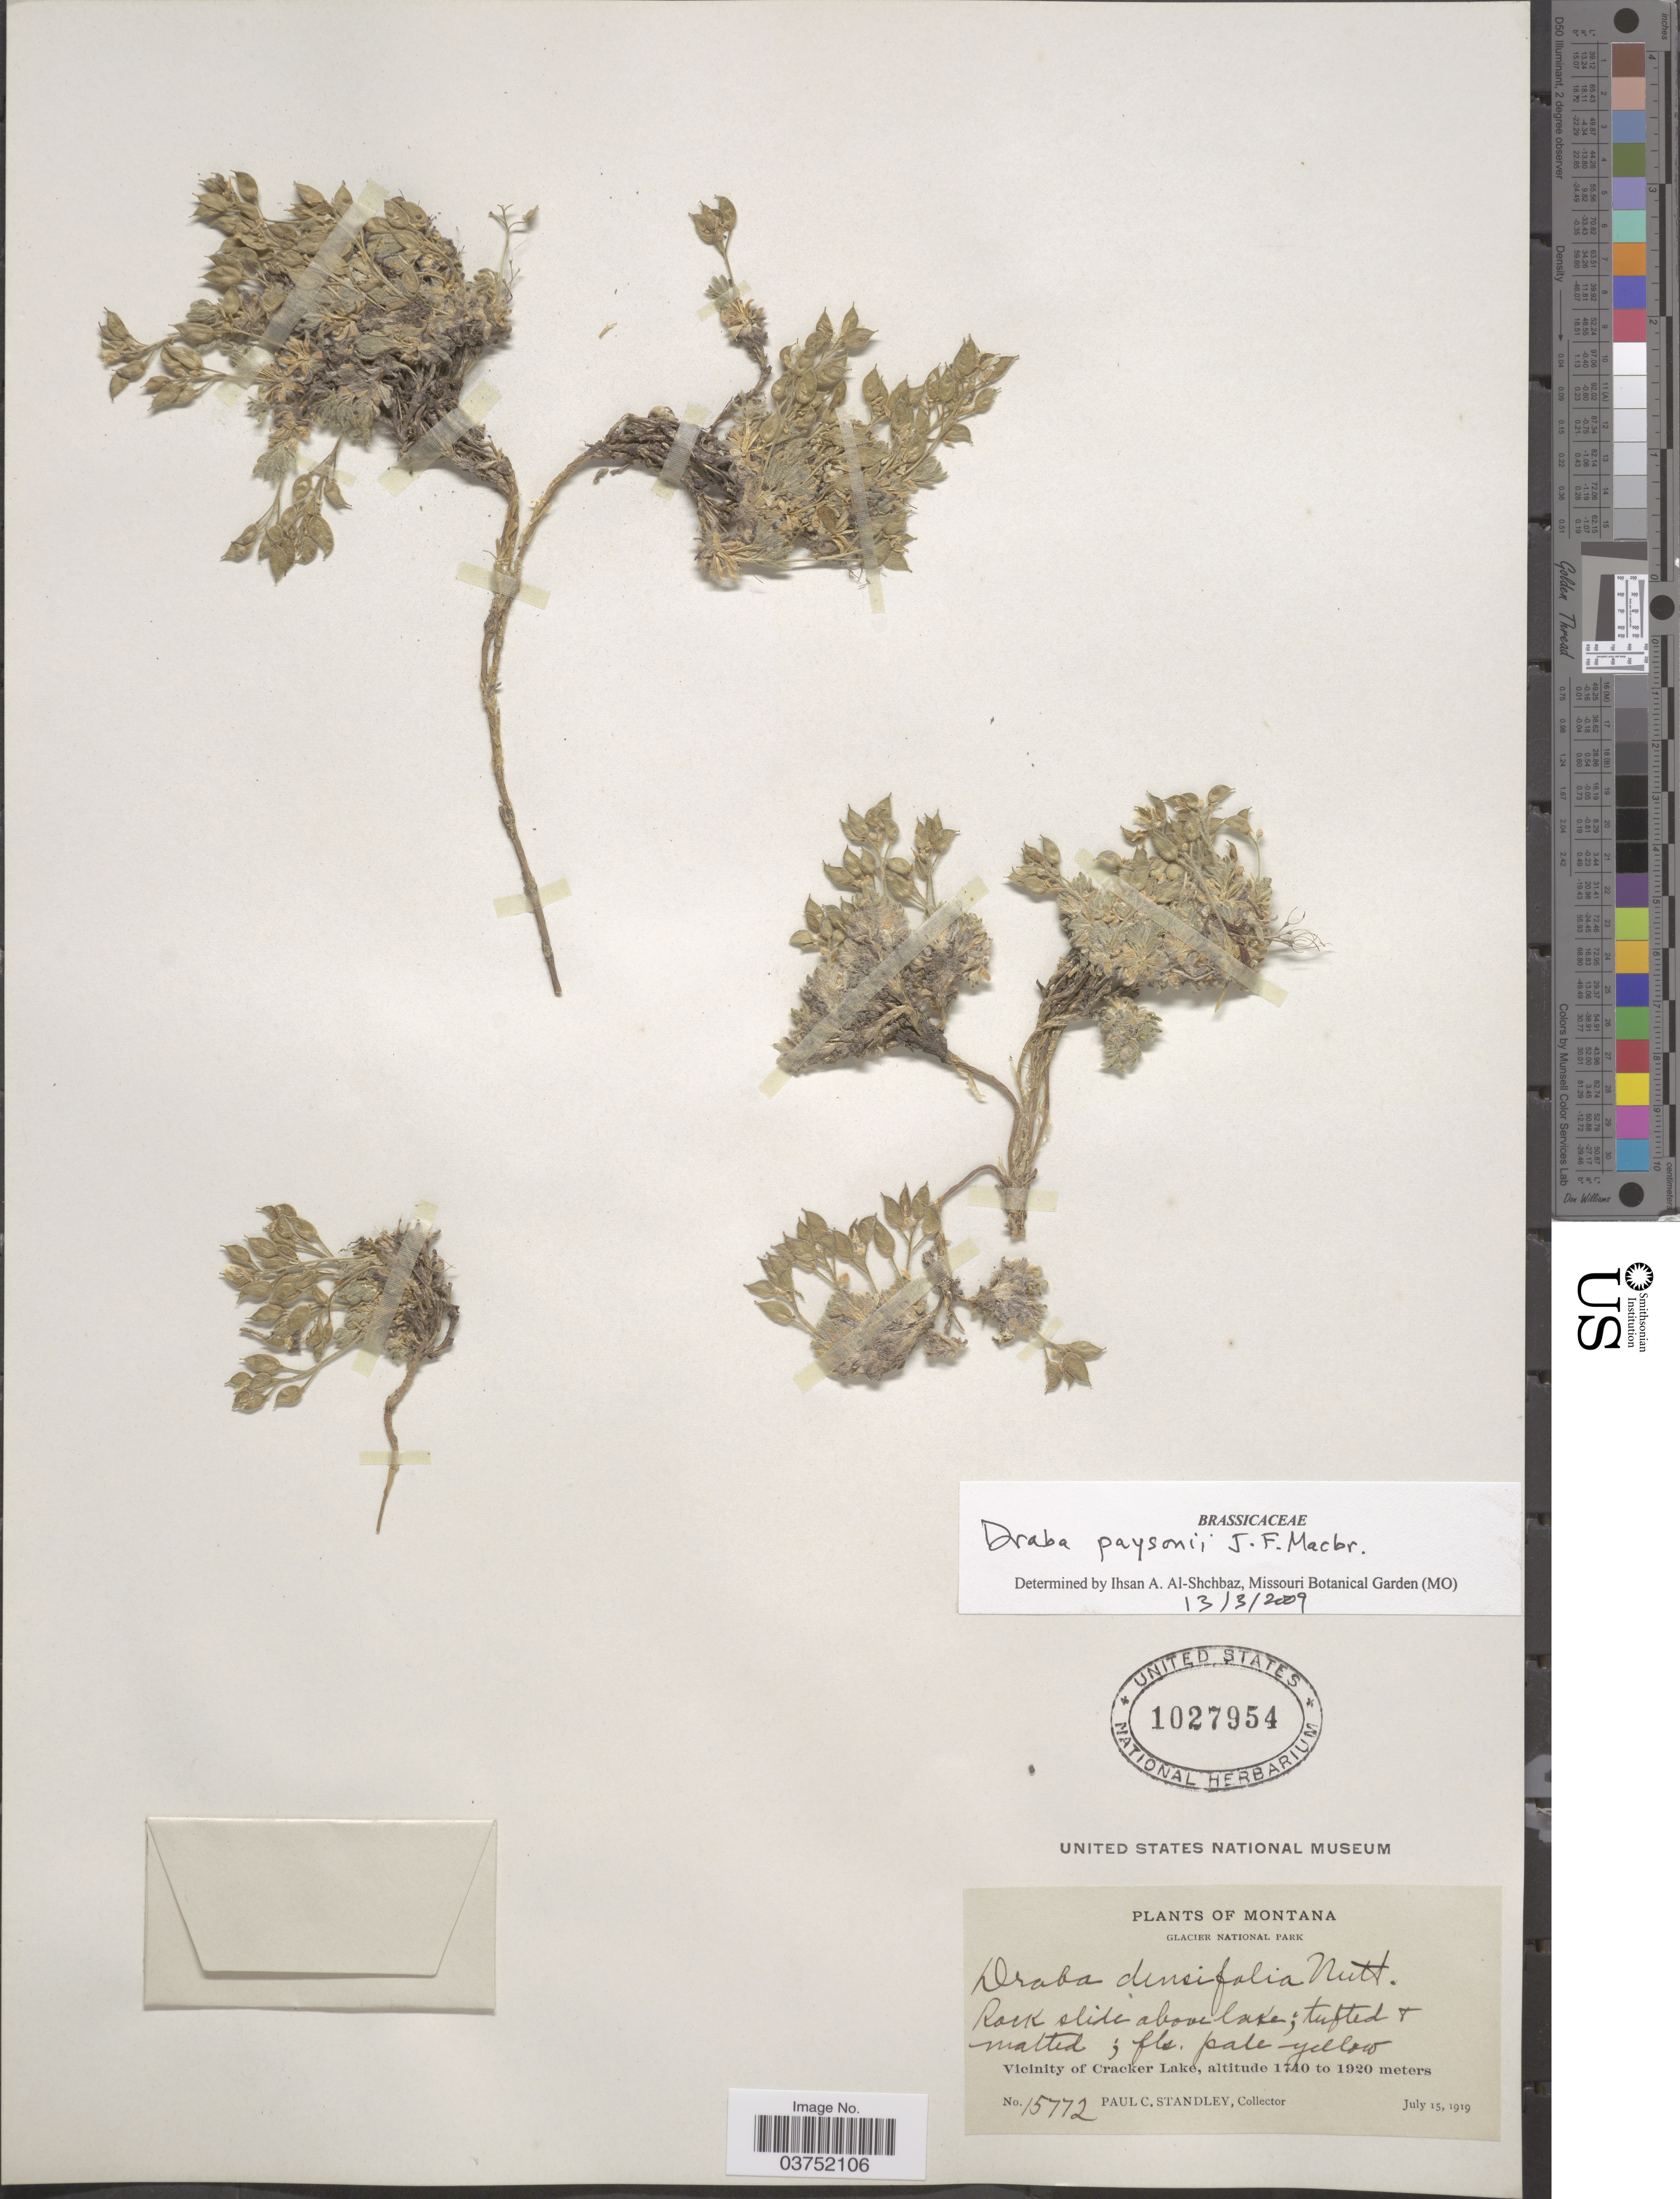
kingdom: Plantae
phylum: Tracheophyta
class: Magnoliopsida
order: Brassicales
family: Brassicaceae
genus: Draba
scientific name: Draba paysonii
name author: J.F. Macbr.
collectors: P. C. Standley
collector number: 15772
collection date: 1919-07-15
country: United States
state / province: Montana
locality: Glacier National Park. Rock slide above lake. Vicinity of Cracker Lake.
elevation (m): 1740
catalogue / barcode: US 1027954